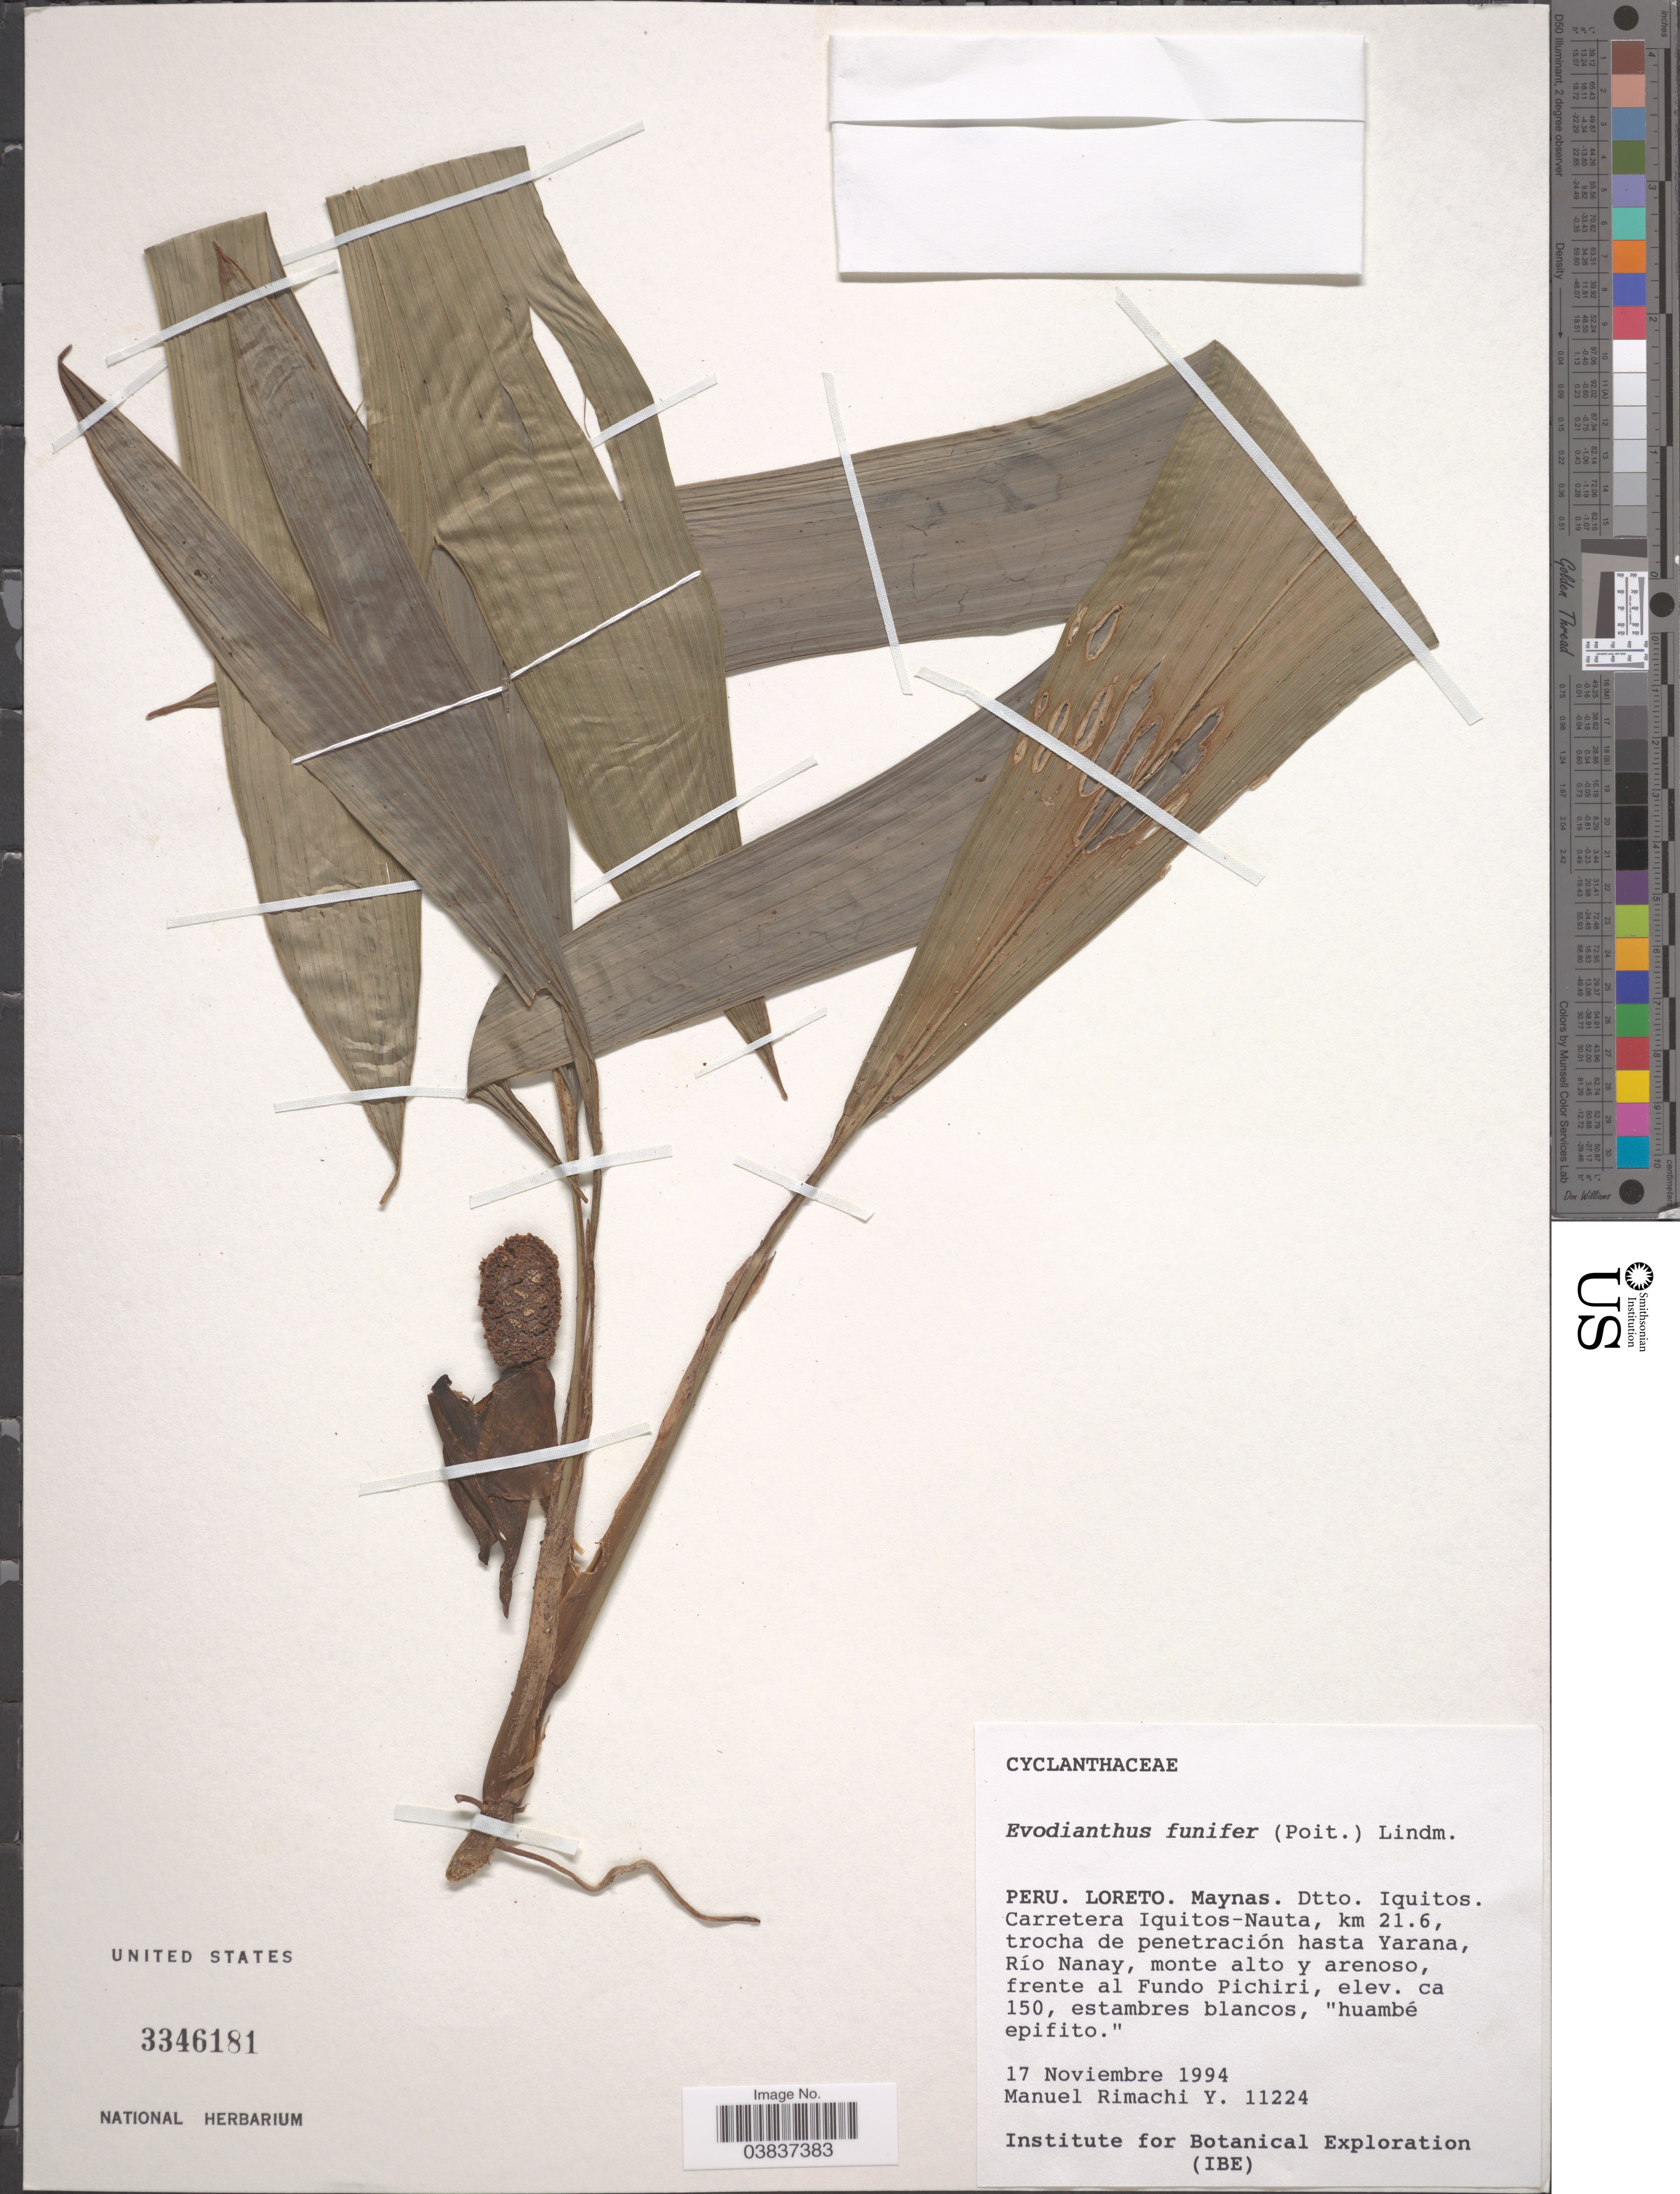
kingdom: Plantae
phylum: Tracheophyta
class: Liliopsida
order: Pandanales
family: Cyclanthaceae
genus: Evodianthus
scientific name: Evodianthus funifer subsp. funifer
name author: (Poit.) Lindm.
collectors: M. Rimachi Y.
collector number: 11224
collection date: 1994-11-17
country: Peru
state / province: Loreto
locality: Maynas. Dtto. Iquitos. Carretera Iquitos-Nauta, km 21.6, trocha de penetración hasta Yarana, Río Nanay, frente al Fundo Pichiri.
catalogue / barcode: US 3346181